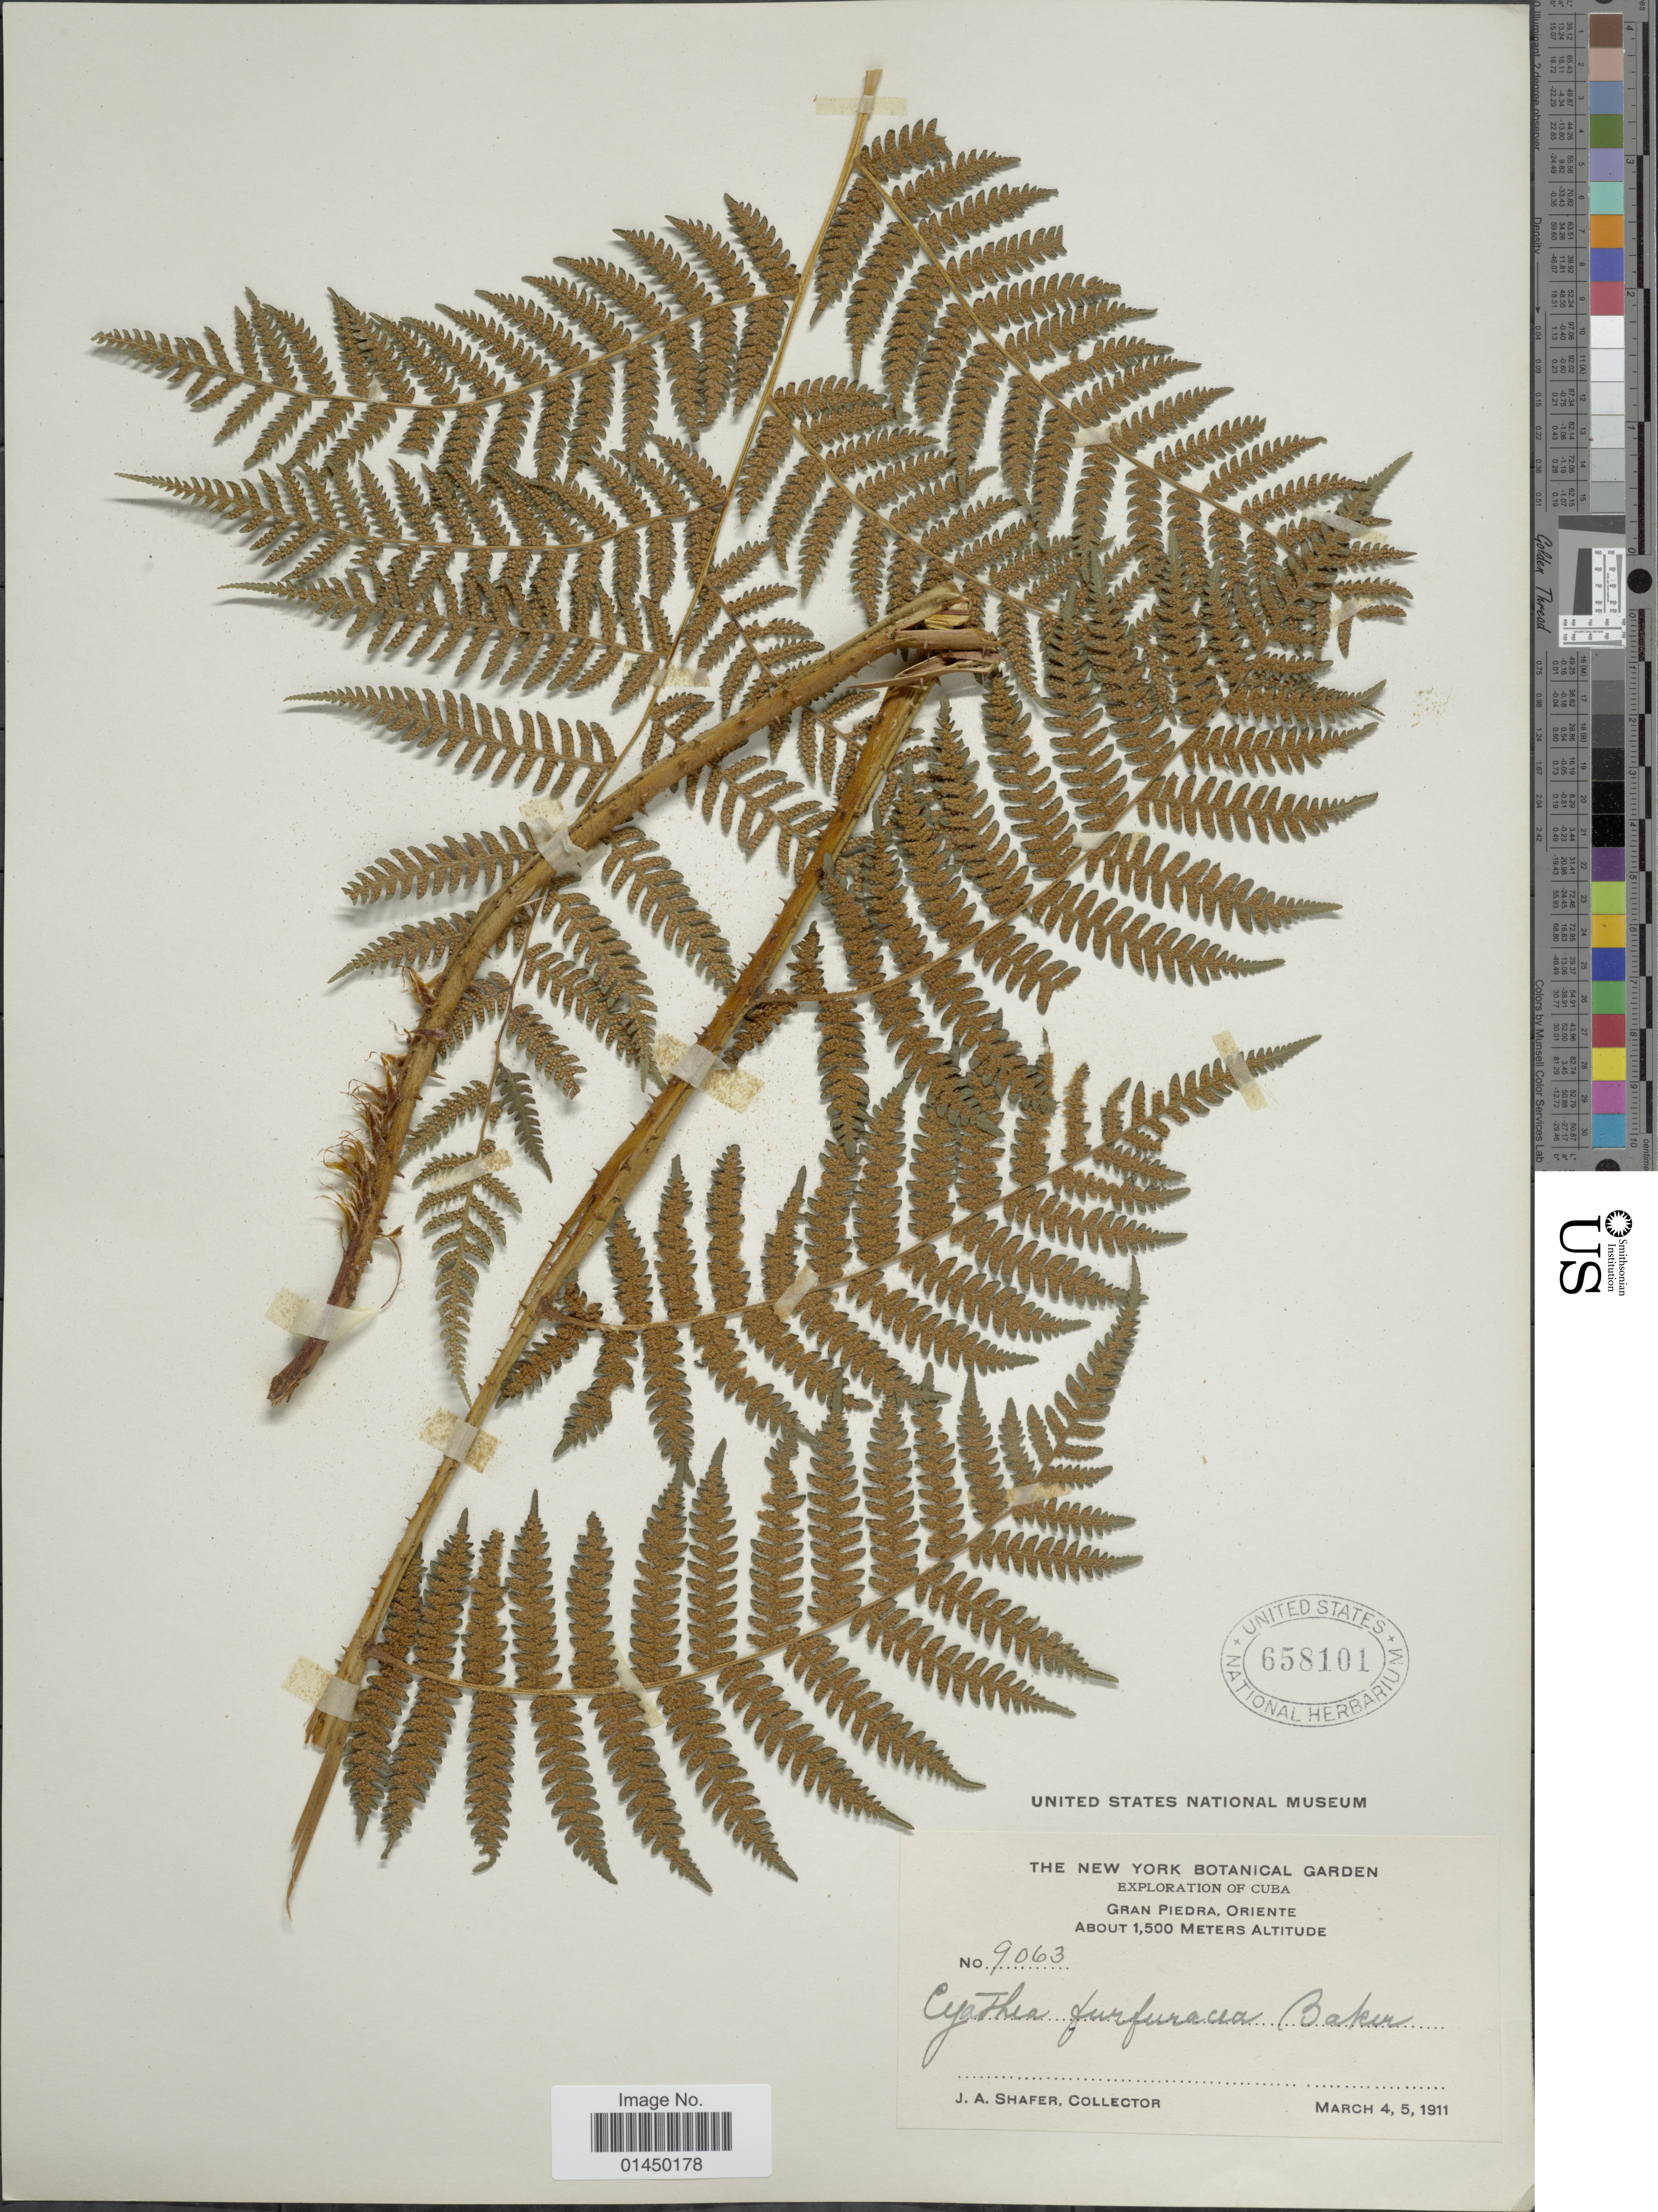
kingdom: Plantae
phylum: Tracheophyta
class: Polypodiopsida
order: Cyatheales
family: Cyatheaceae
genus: Cyathea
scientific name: Cyathea furfuracea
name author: Christ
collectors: J. A. Shafer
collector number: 9063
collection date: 1911-03-04/1911-03-05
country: Cuba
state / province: Oriente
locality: Gran Piedra, Oriente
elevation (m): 1500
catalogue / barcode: US 658101